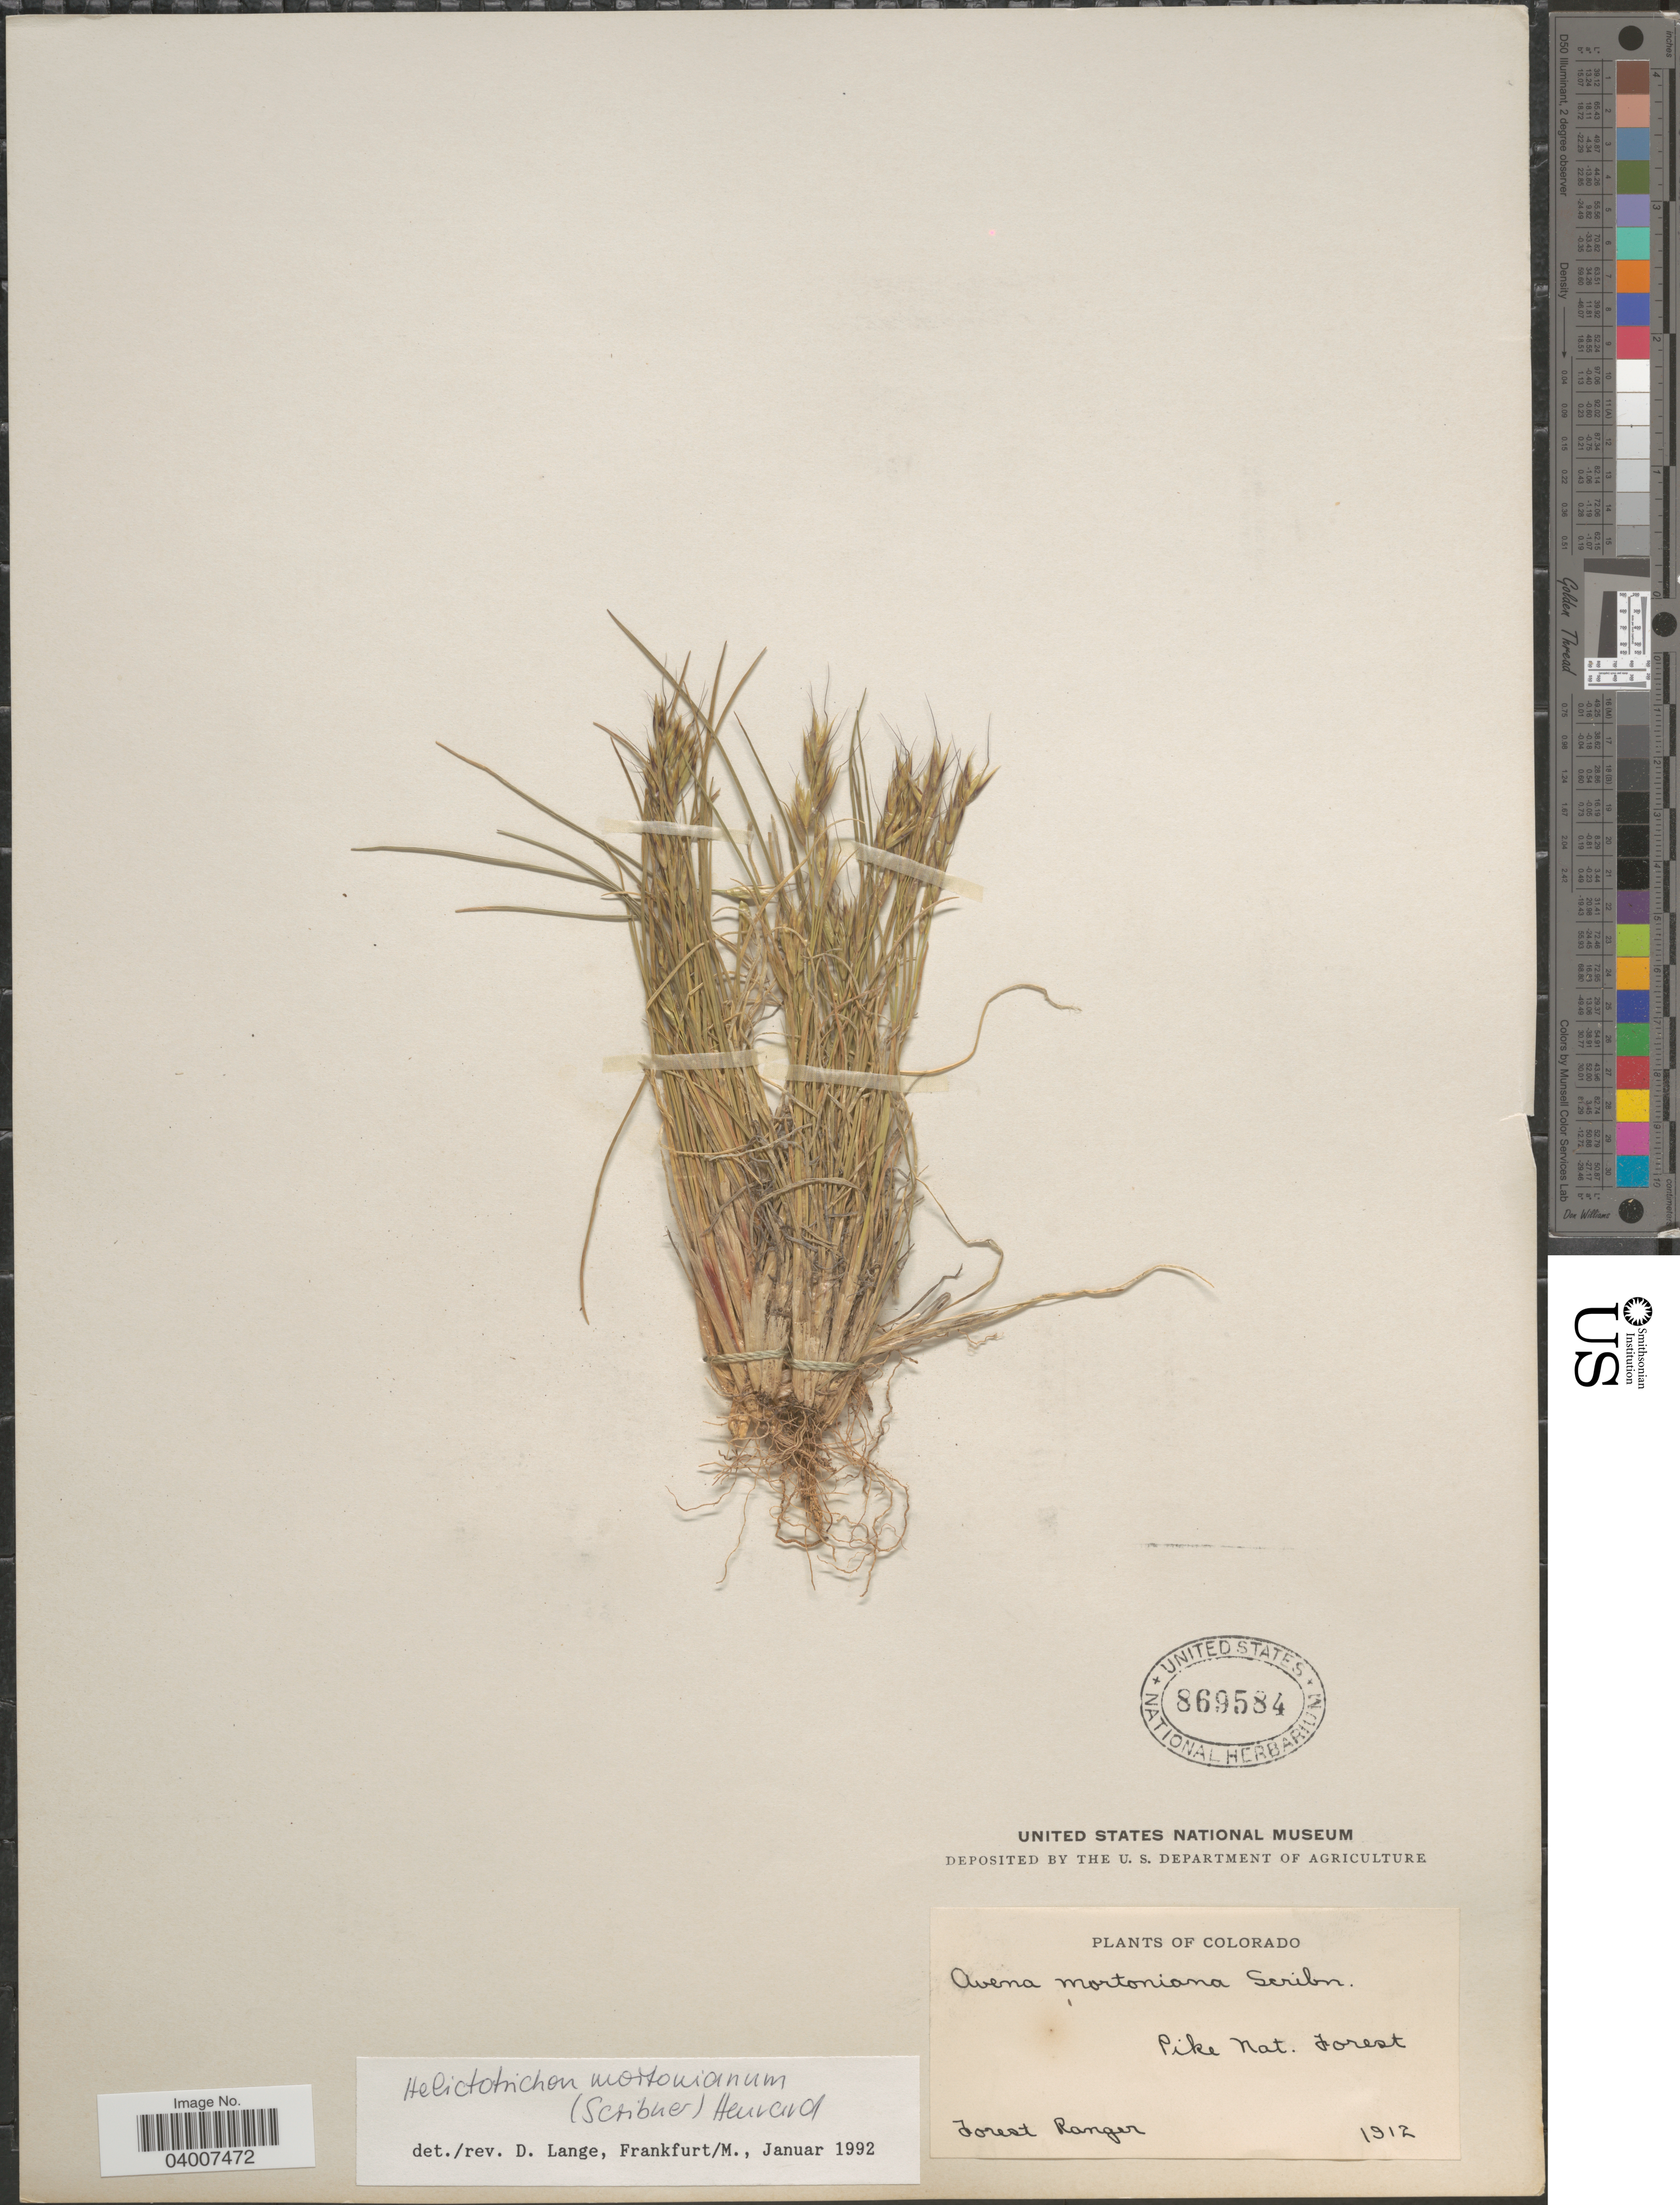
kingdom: Plantae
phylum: Tracheophyta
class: Liliopsida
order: Poales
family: Poaceae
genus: Helictotrichon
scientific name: Helictotrichon mortonianum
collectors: Forest Ranger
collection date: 1912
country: United States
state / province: Colorado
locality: Pike Nat. Forest.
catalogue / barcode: US 869584